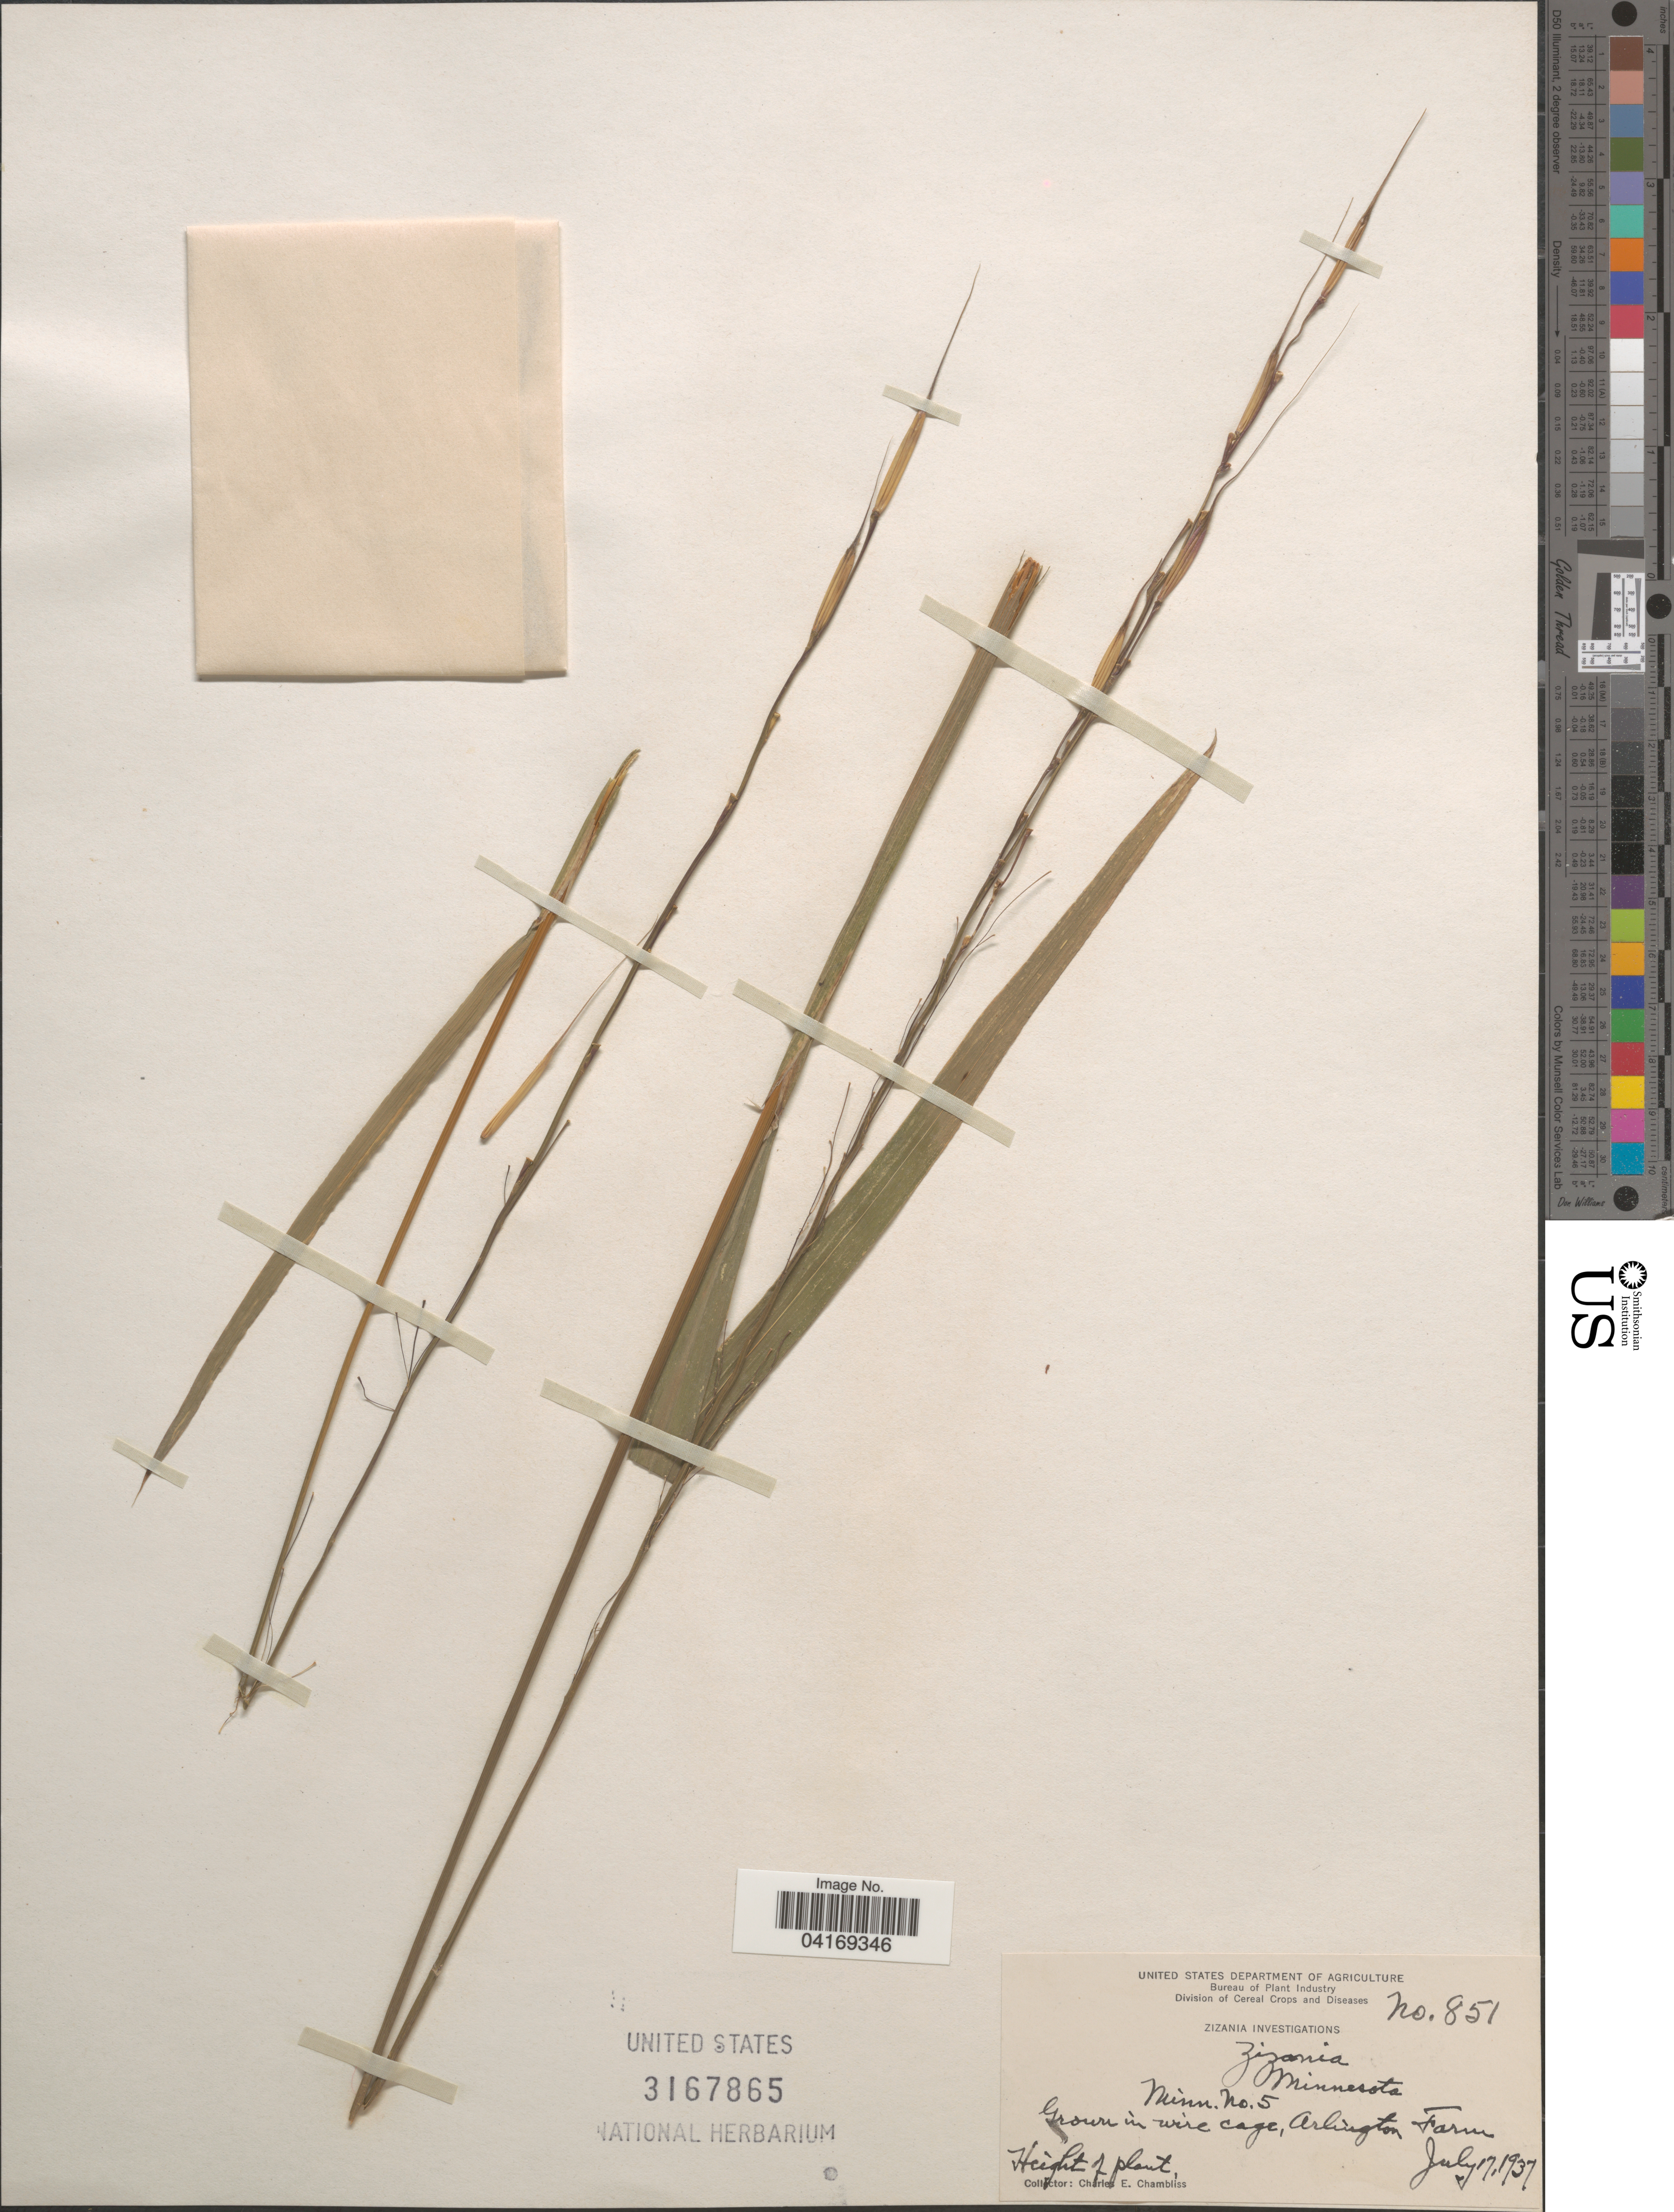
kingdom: Plantae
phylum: Tracheophyta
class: Liliopsida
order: Poales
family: Poaceae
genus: Zizania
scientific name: Zizania sp.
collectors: C. Chambliss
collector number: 851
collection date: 1937-07-17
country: United States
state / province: Virginia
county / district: Arlington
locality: In wire cage, Arlington Farm.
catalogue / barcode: US 3167865